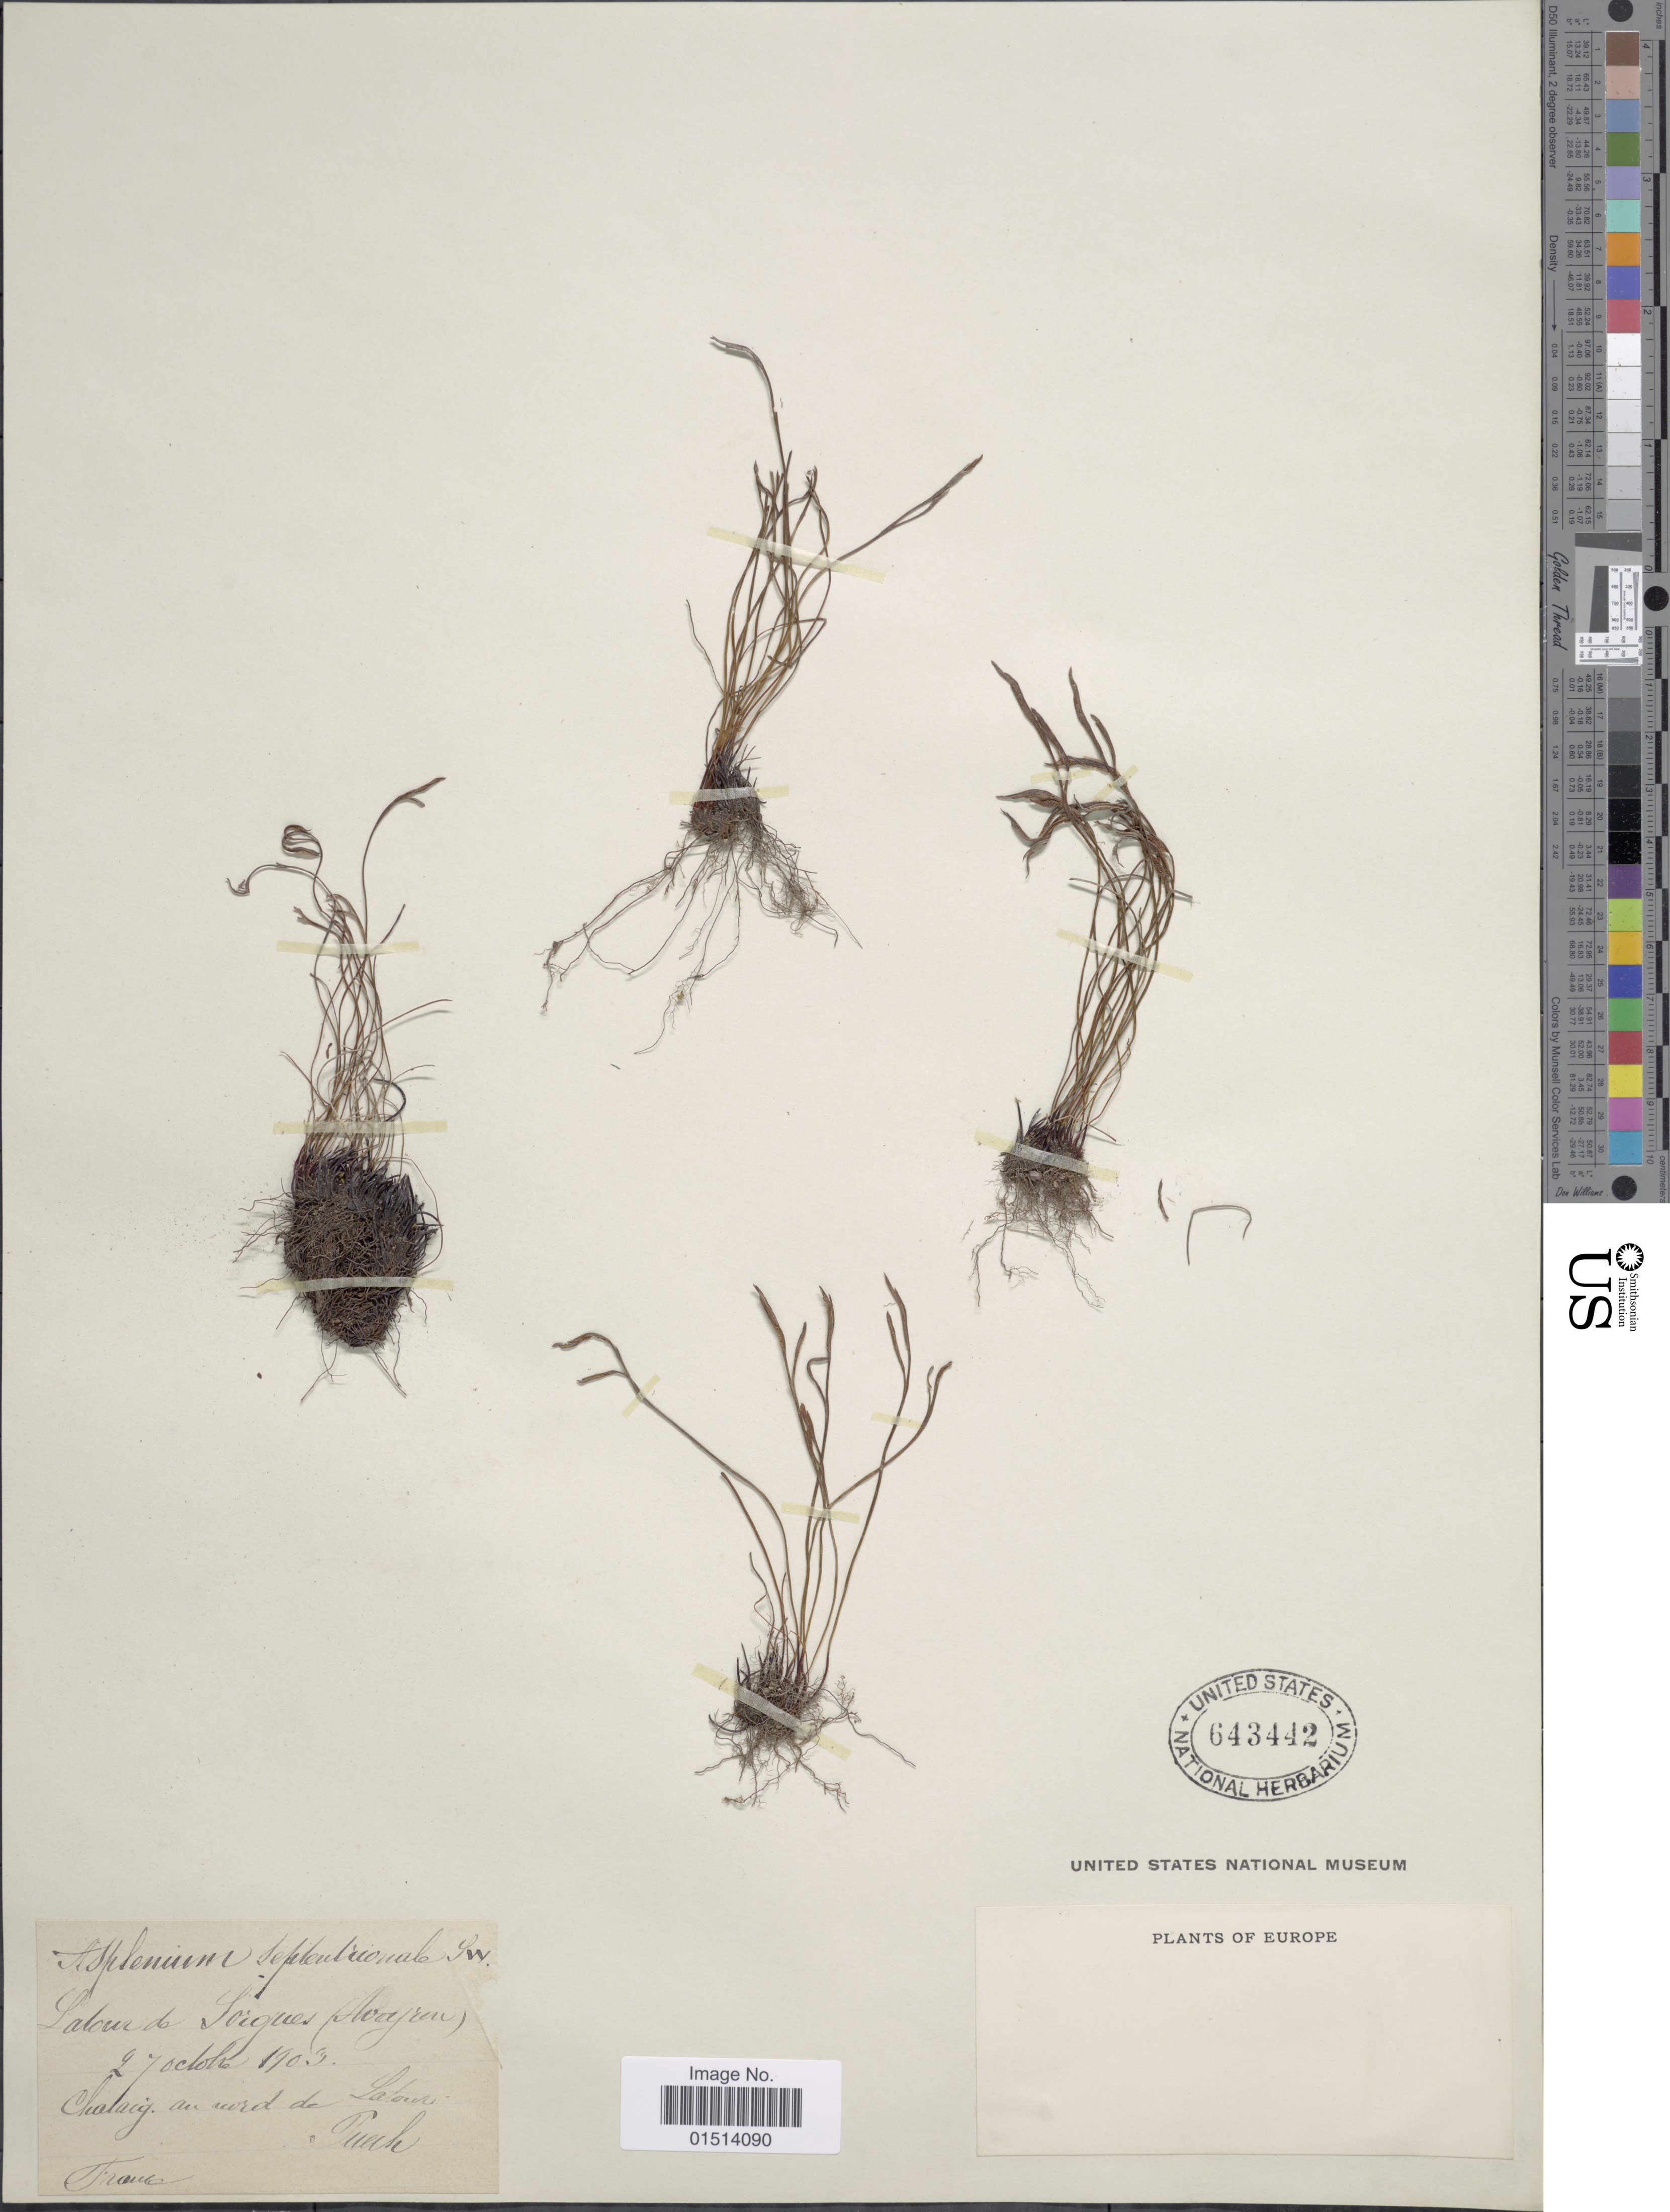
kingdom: Plantae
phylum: Tracheophyta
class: Polypodiopsida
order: Polypodiales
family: Aspleniaceae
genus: Asplenium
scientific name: Asplenium septentrionale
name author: (L.) Hoffm.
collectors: Puech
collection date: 1903-10-27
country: France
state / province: Provence-Alpes-Côte d'Azur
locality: Europe, Chailaig, au word de Latouri [interpreted]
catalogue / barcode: US 643442